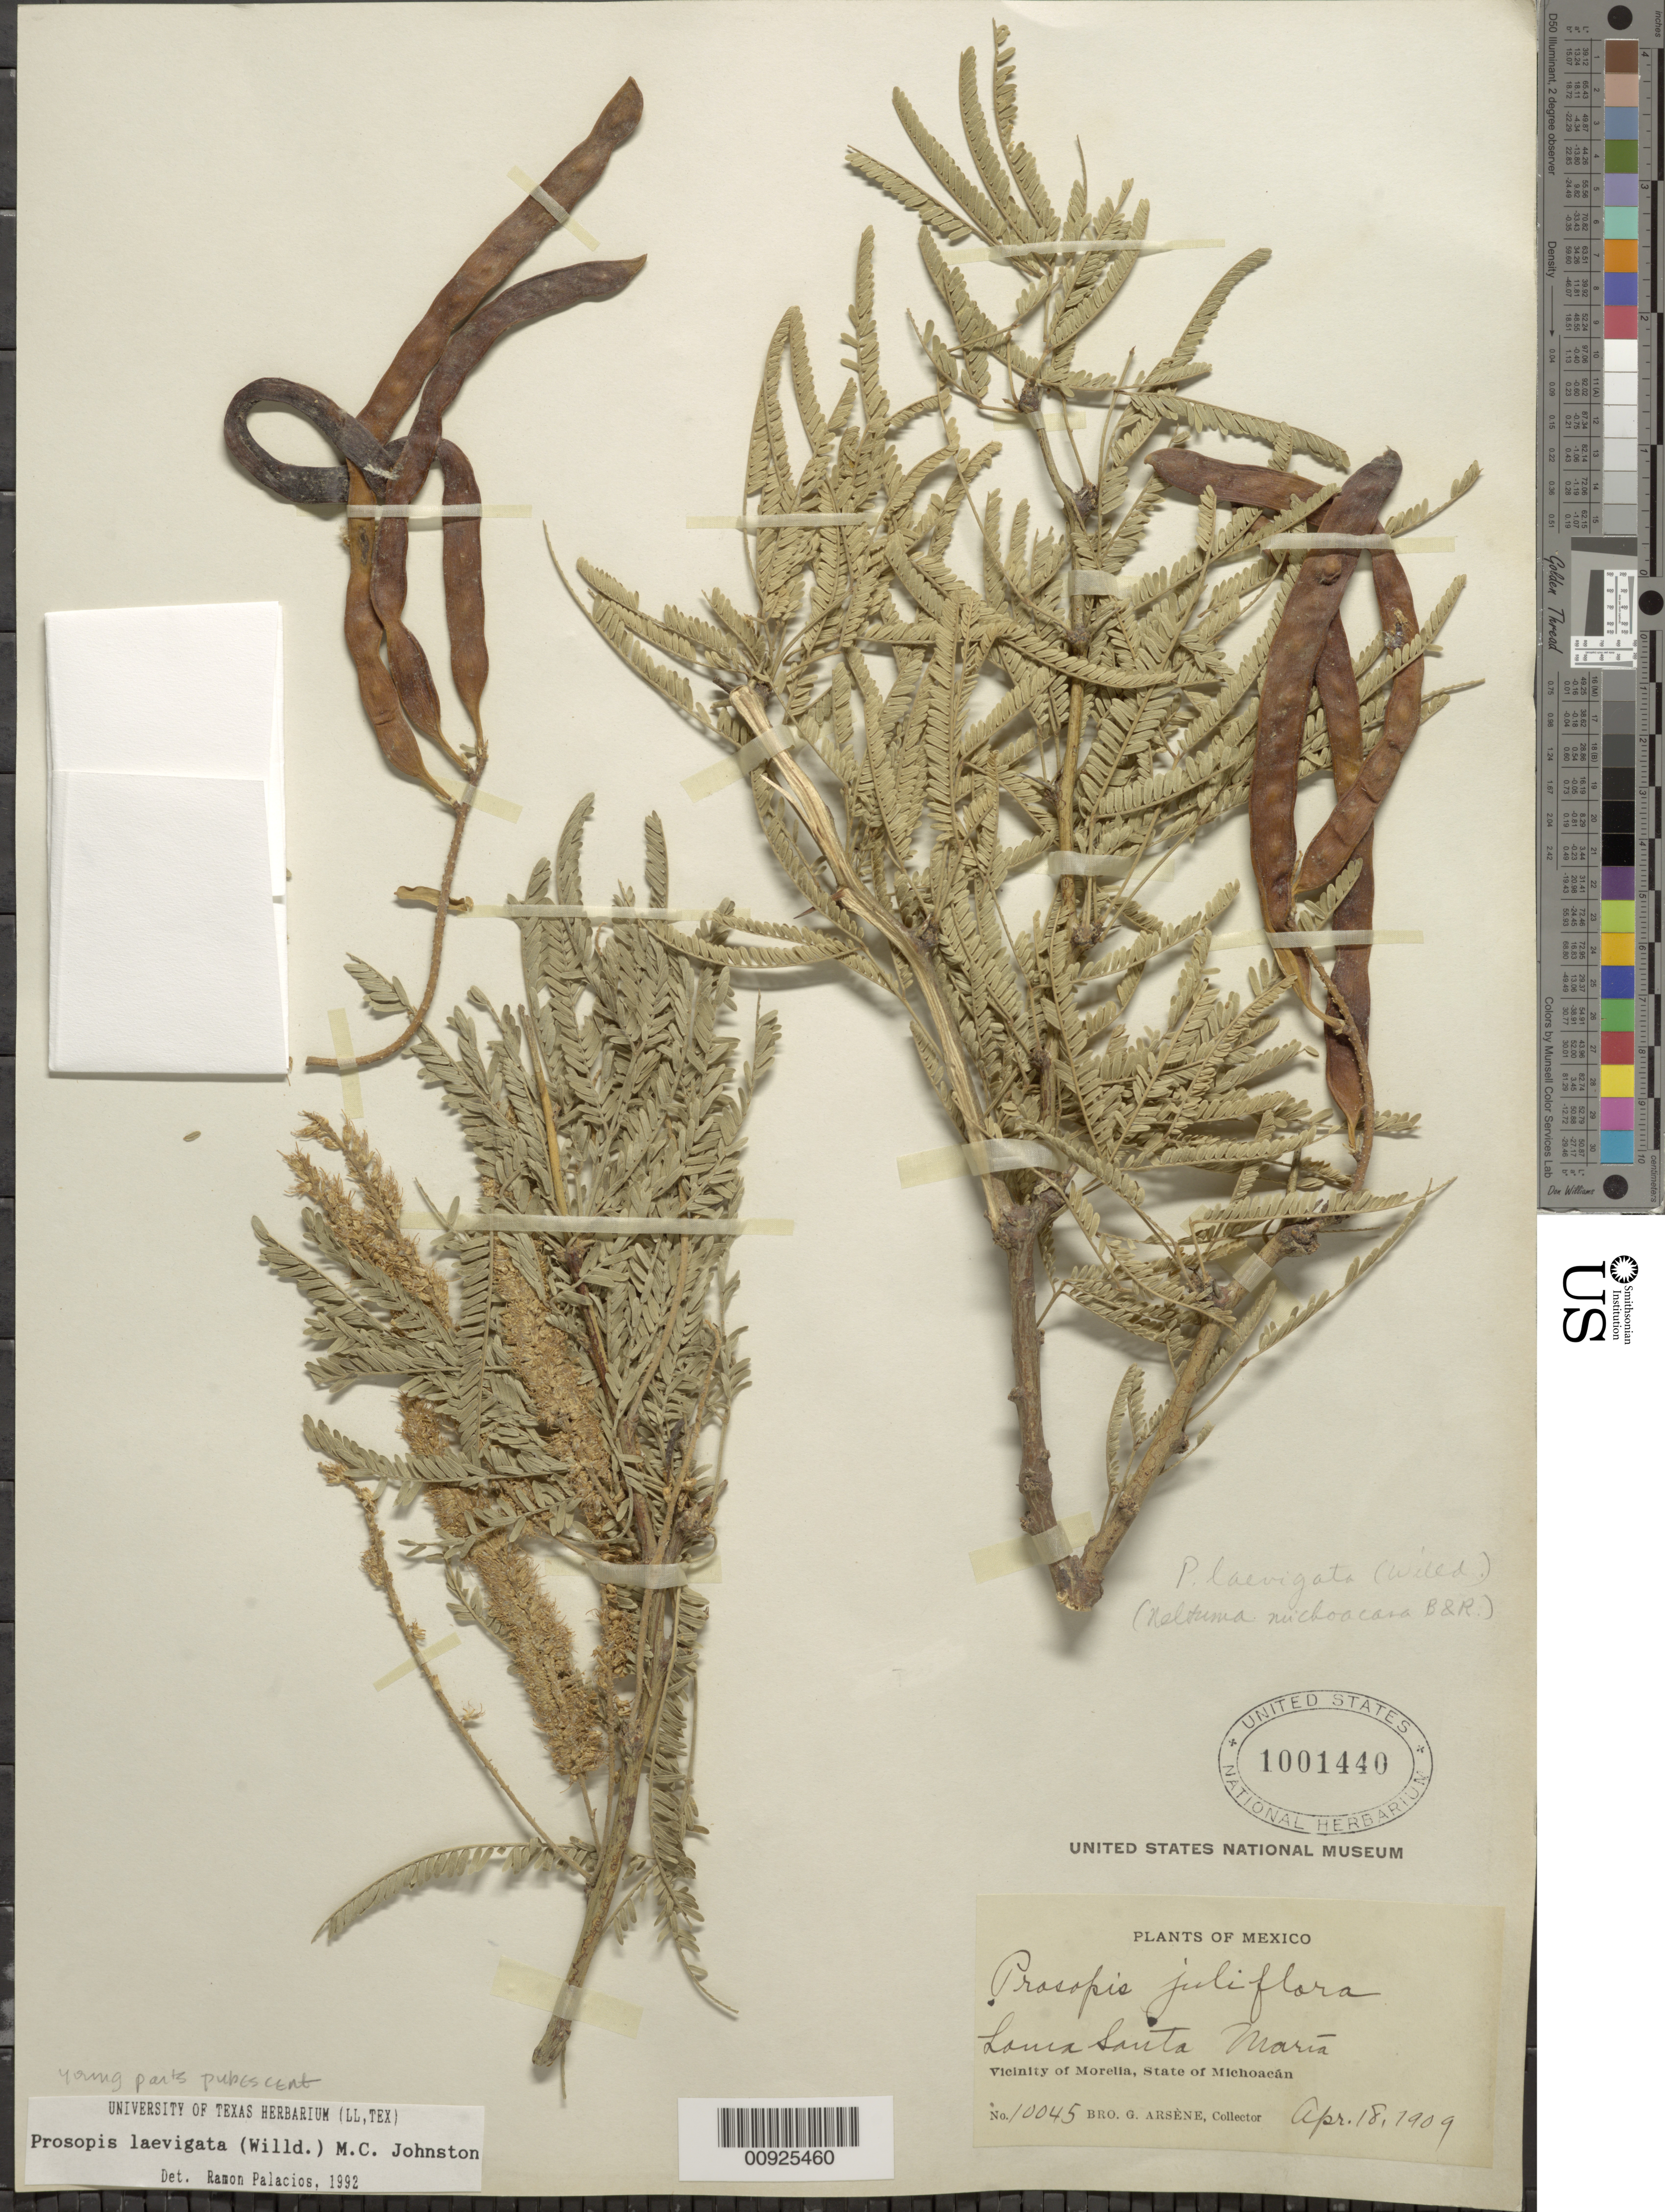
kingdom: Plantae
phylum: Tracheophyta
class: Magnoliopsida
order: Fabales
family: Fabaceae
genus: Neltuma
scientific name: Neltuma laevigata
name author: (Humb. & Bonpl. ex Willd.) Britton & Rose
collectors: Bro. G. Arsène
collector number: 10045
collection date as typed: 18 Apr 1909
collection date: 1909-04-18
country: Mexico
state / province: Michoacán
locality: Loma Santa María. Vicinity of Morelia, State of Michoacán.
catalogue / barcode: US 1001440